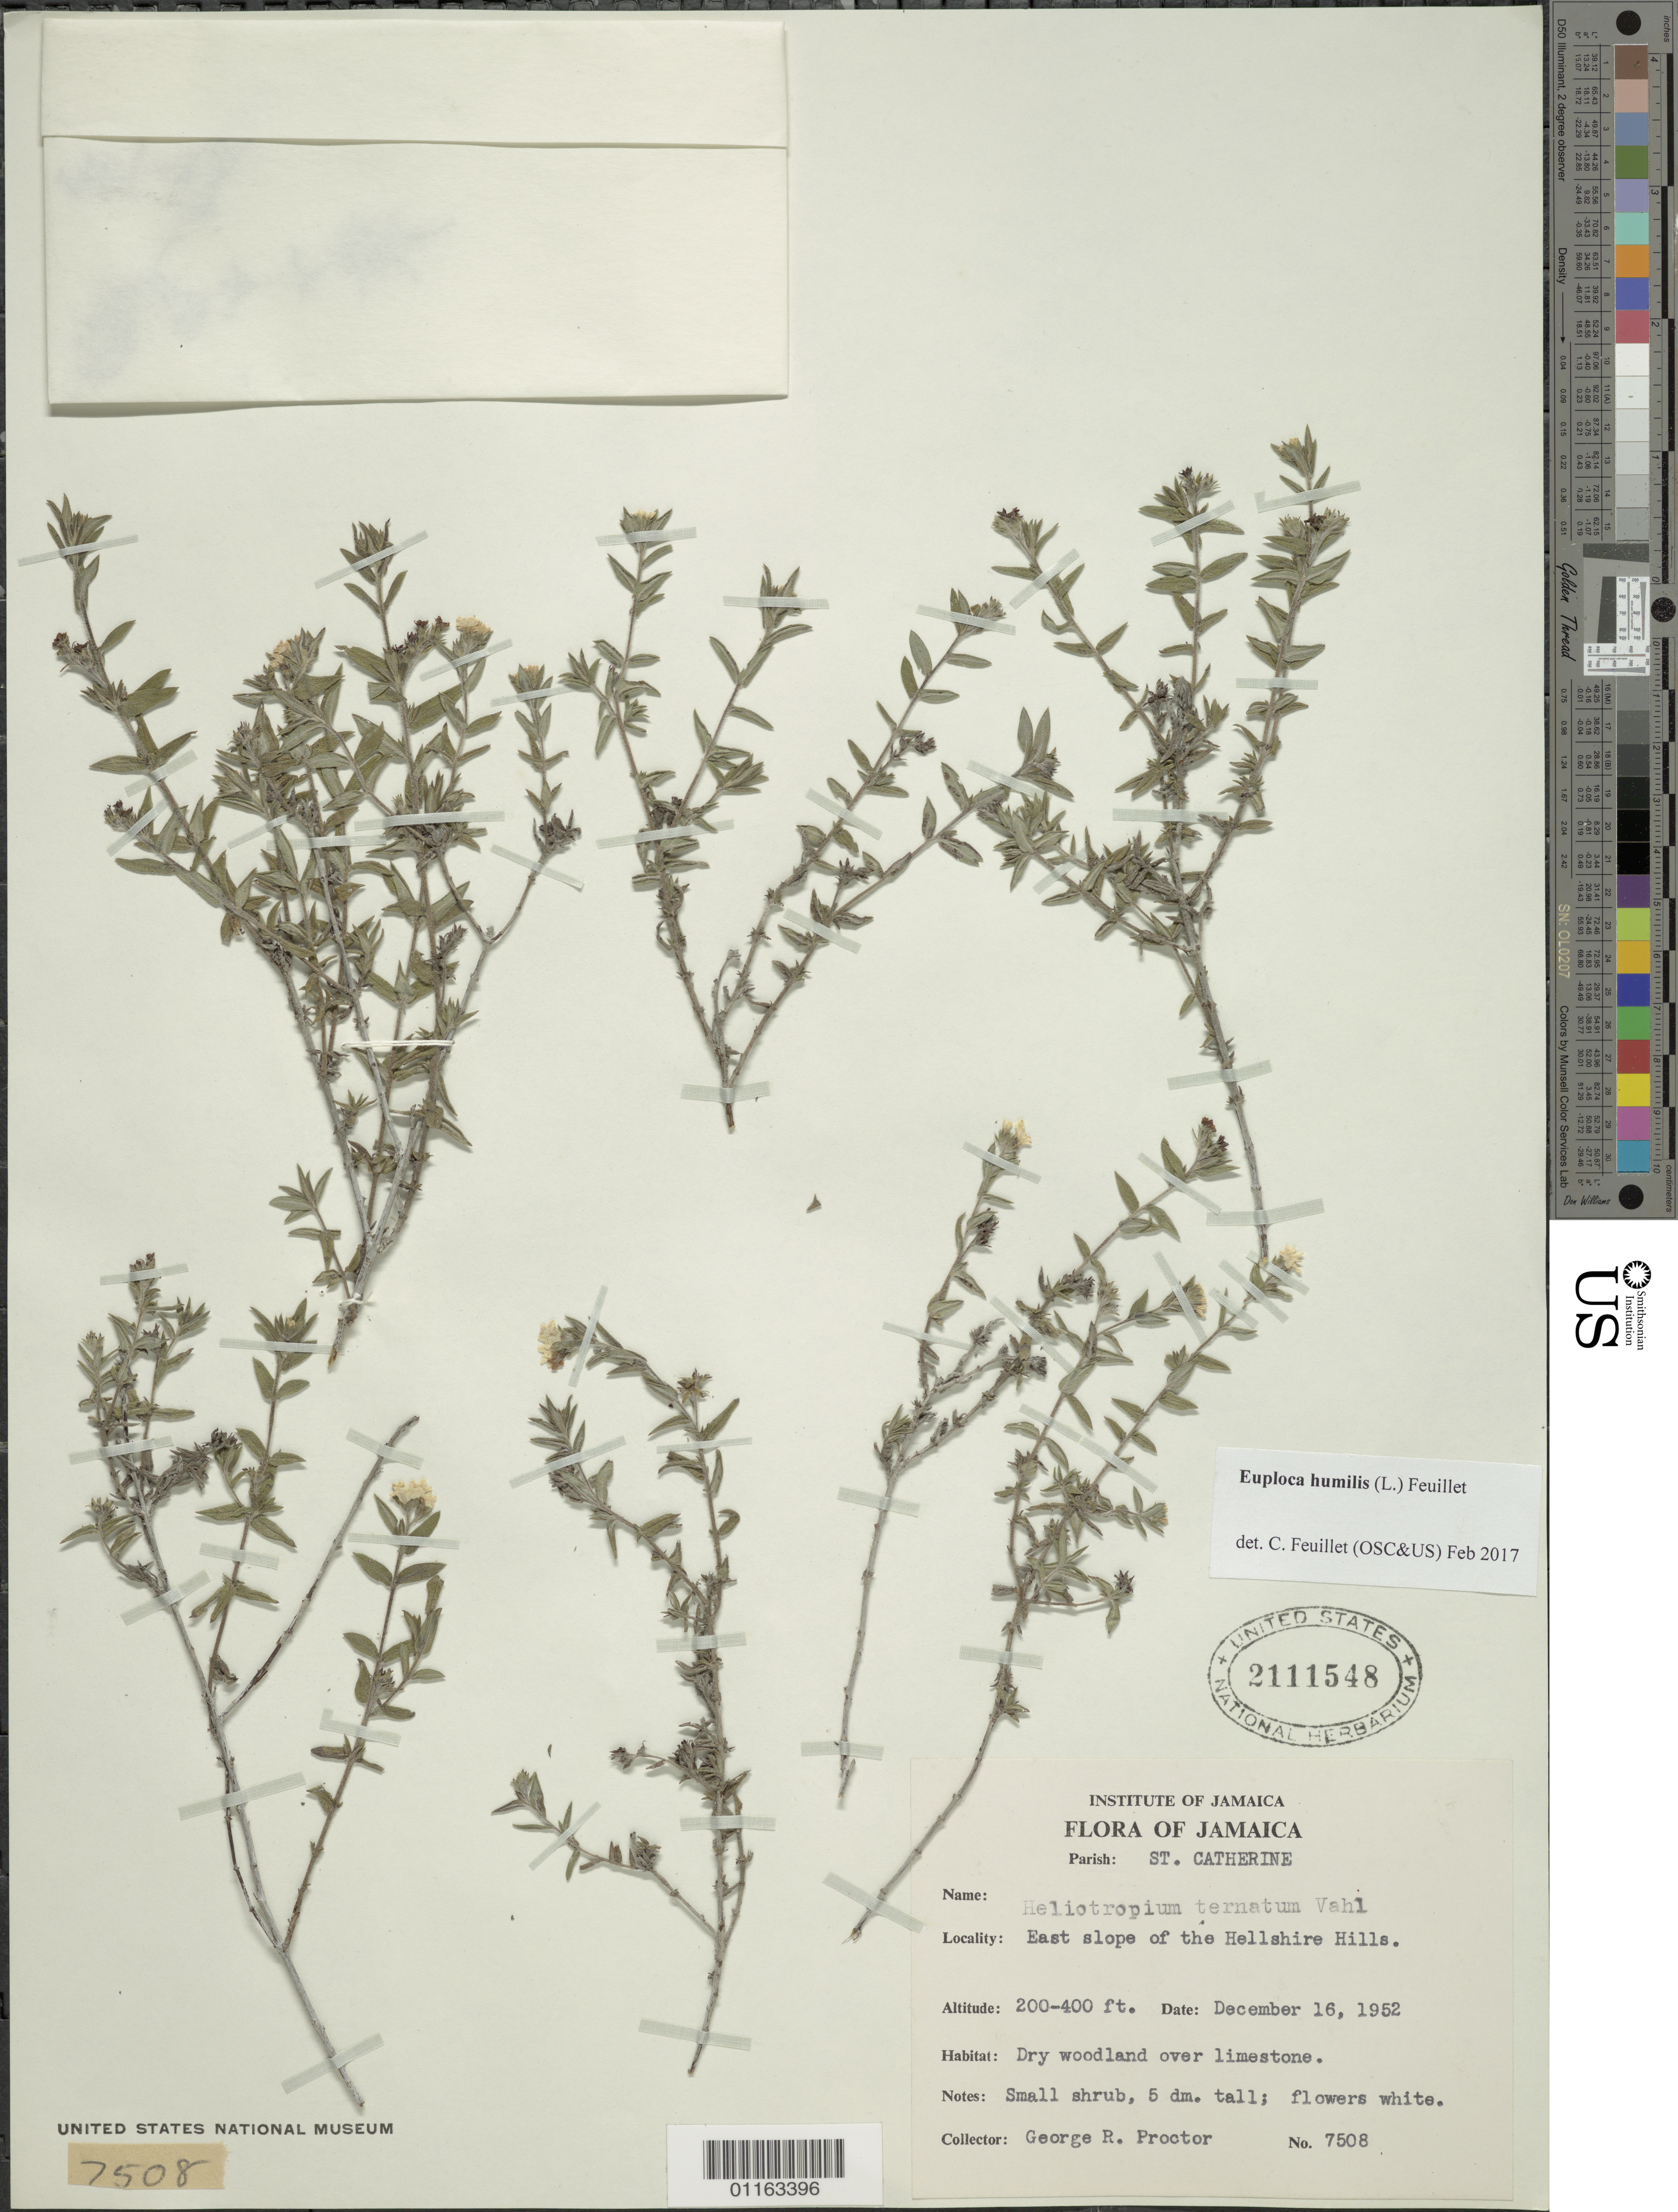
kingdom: Plantae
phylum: Tracheophyta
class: Magnoliopsida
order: Boraginales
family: Heliotropiaceae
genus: Euploca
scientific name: Euploca humilis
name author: (L.) Feuillet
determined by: Feuillet, C.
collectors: G. R. Proctor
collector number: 7508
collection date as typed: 16 Dec 1952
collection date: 1952-12-16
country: Jamaica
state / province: Saint Catherine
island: Jamaica I.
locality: E slope of the Hellshire Hills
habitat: dry woodland over limestone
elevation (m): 61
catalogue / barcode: US 2111548